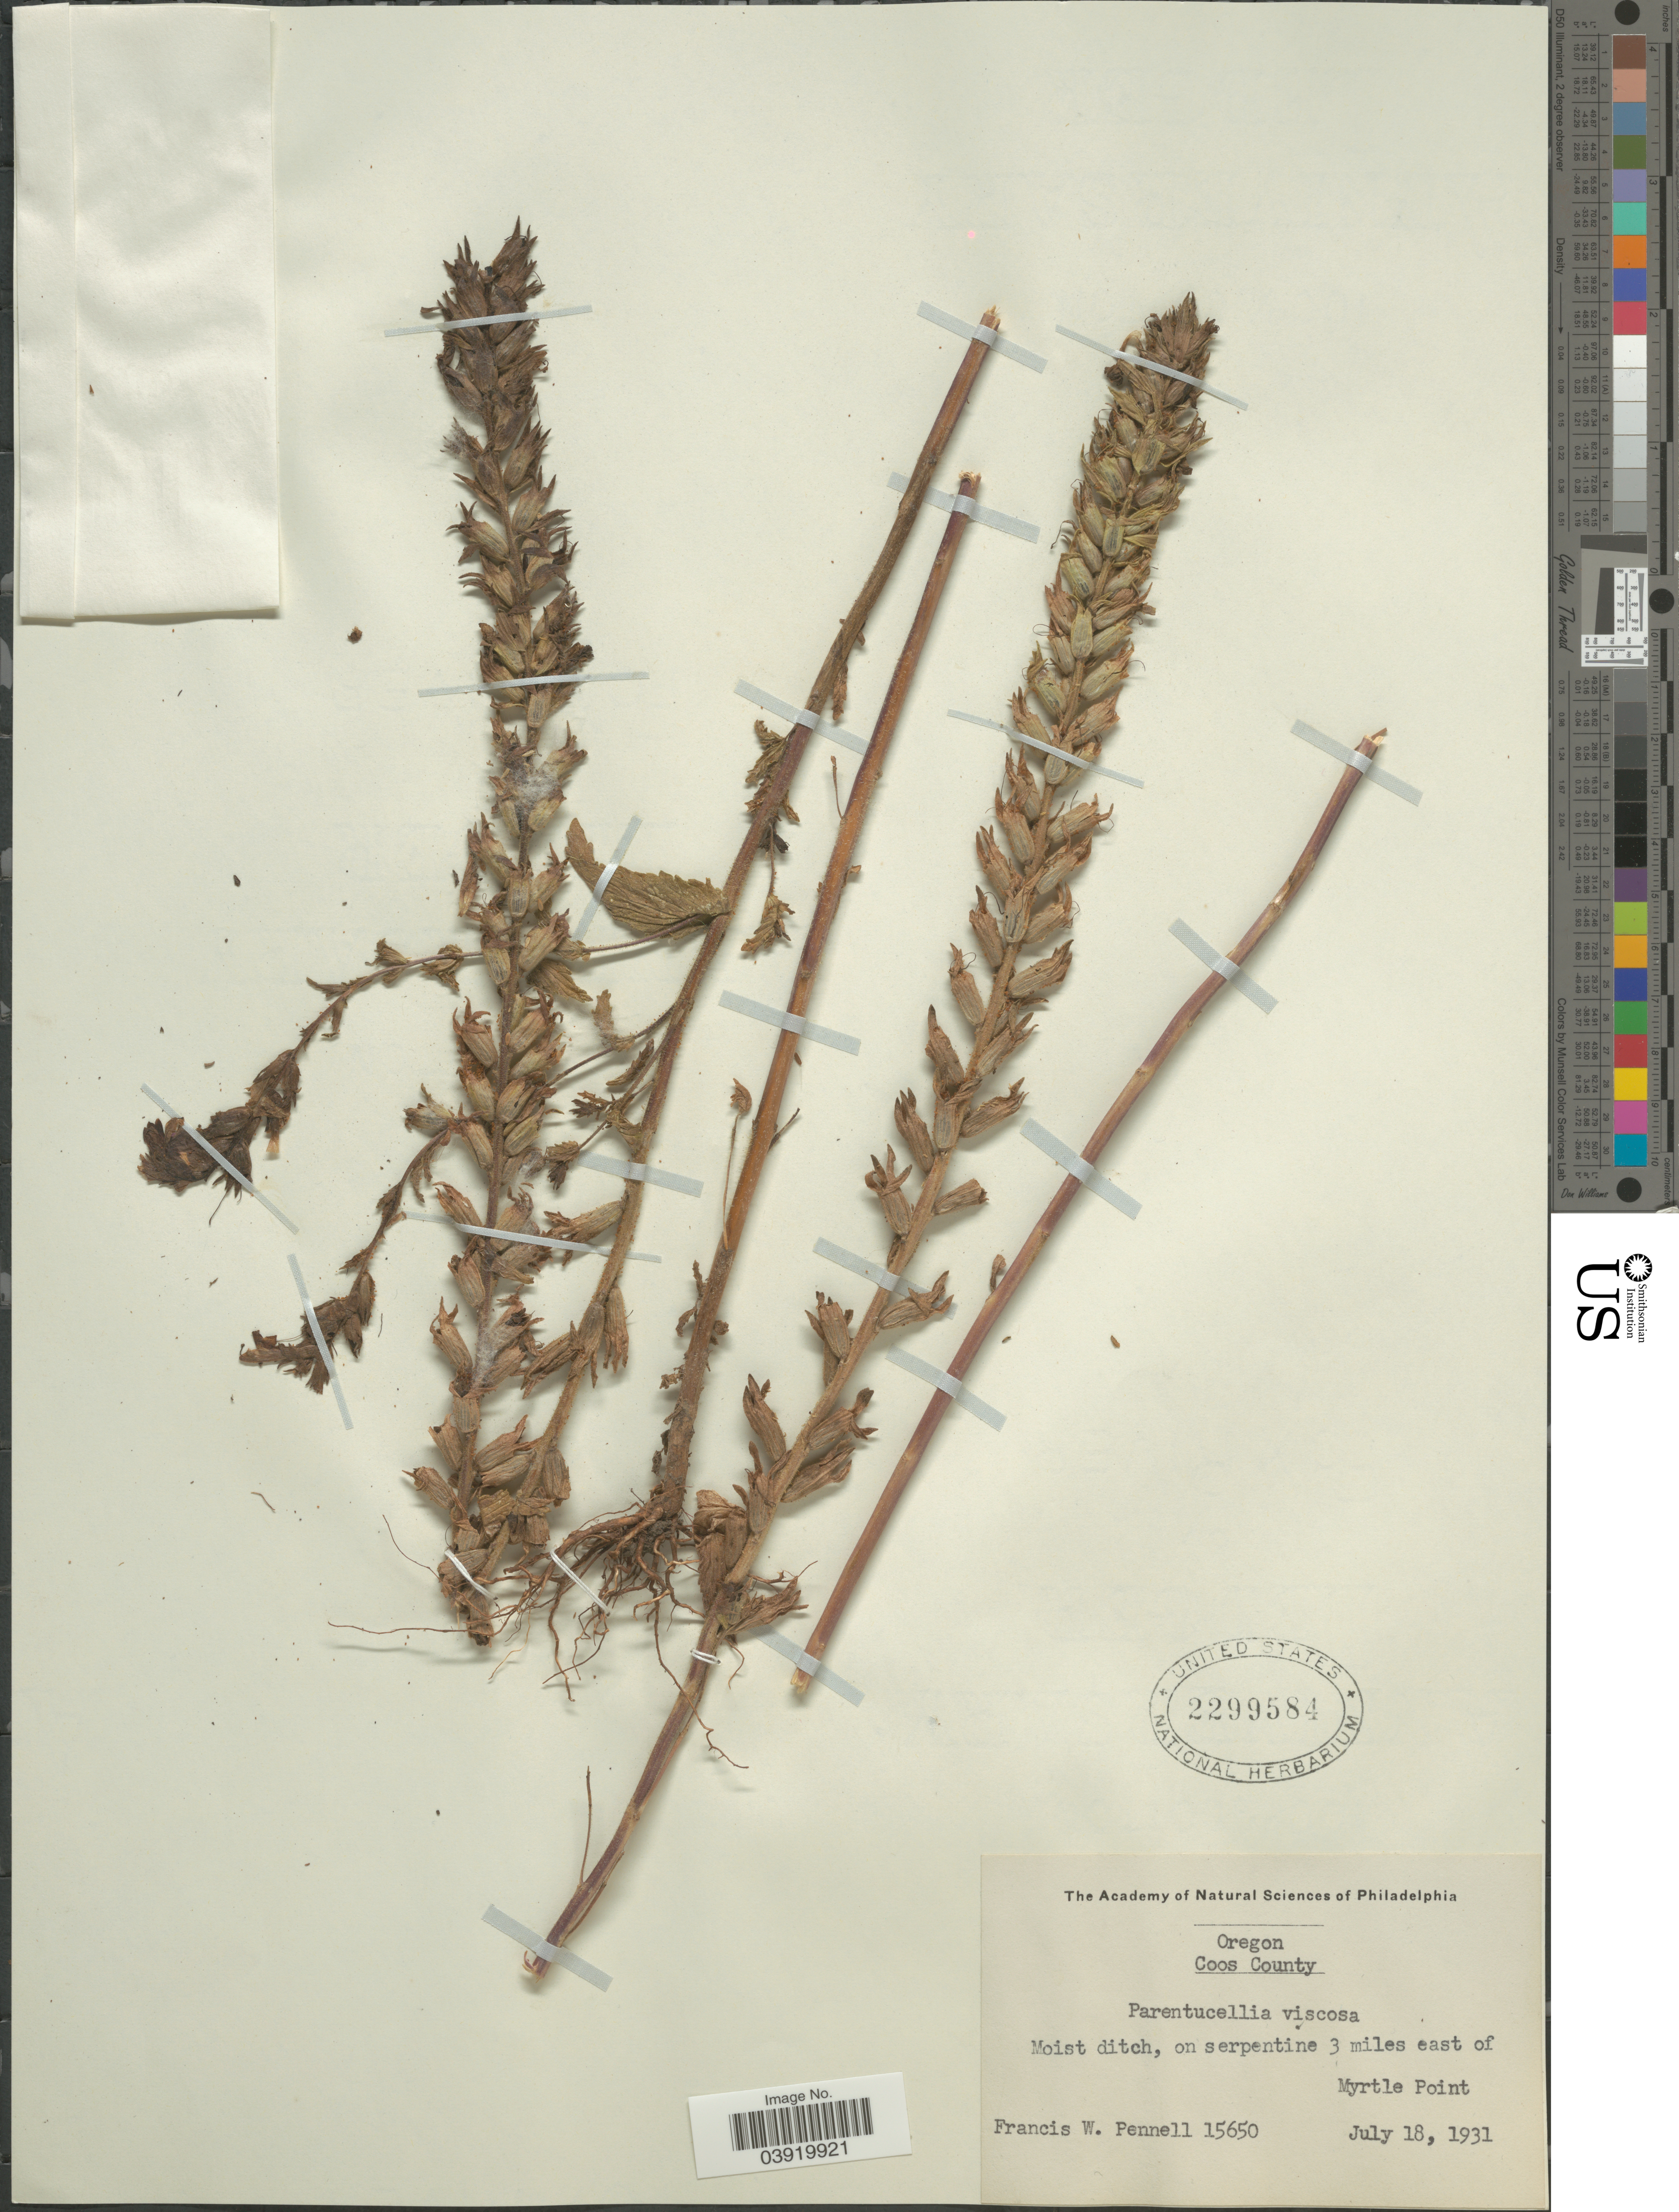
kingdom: Plantae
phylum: Tracheophyta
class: Magnoliopsida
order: Lamiales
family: Orobanchaceae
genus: Parentucellia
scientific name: Parentucellia viscosa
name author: (L.) Caruel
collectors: F. W. Pennell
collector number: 15650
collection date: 1931-07-18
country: United States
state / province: Oregon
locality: Coos County. On serpentine 3 miles east of Myrtle Point.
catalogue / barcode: US 2299584